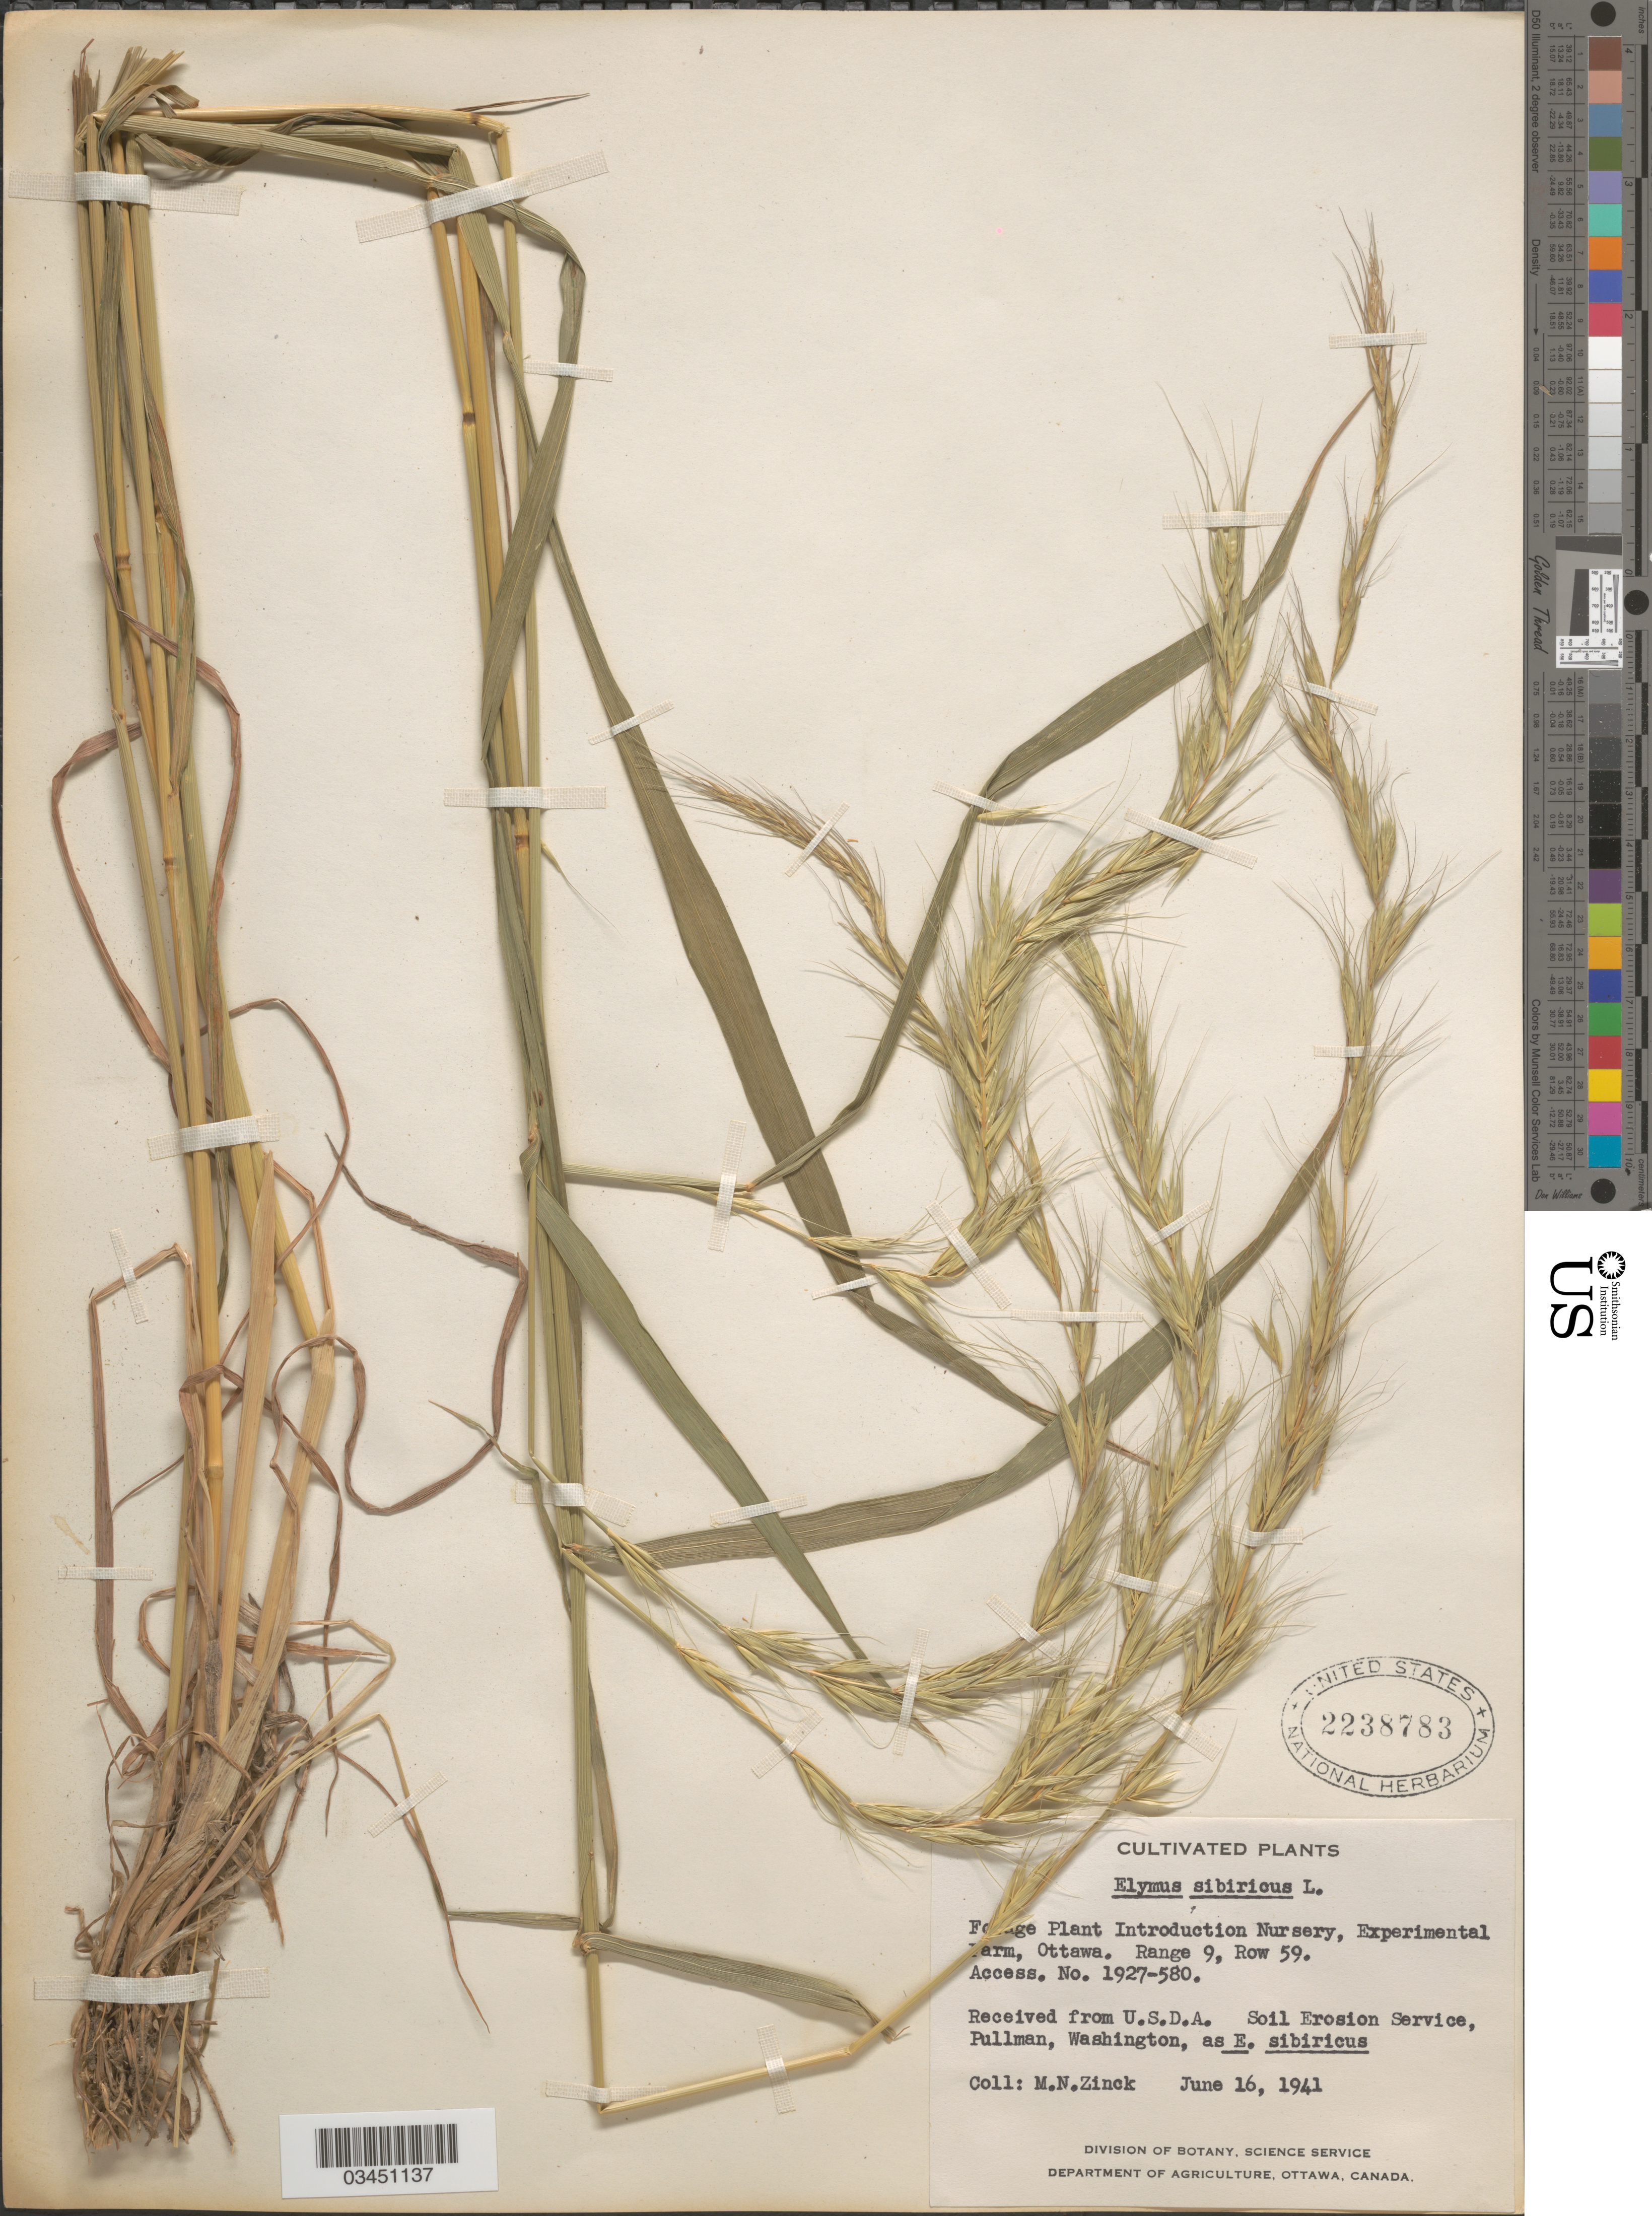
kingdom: Plantae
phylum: Tracheophyta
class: Liliopsida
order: Poales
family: Poaceae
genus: Elymus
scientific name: Elymus sibiricus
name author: L.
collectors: M. Zinck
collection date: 1941-06-16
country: Canada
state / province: Ontario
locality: Forage Plant Introduction Nursery, Experimental Farm, Ottawa. Range 9, Row 59.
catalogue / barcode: US 2238783